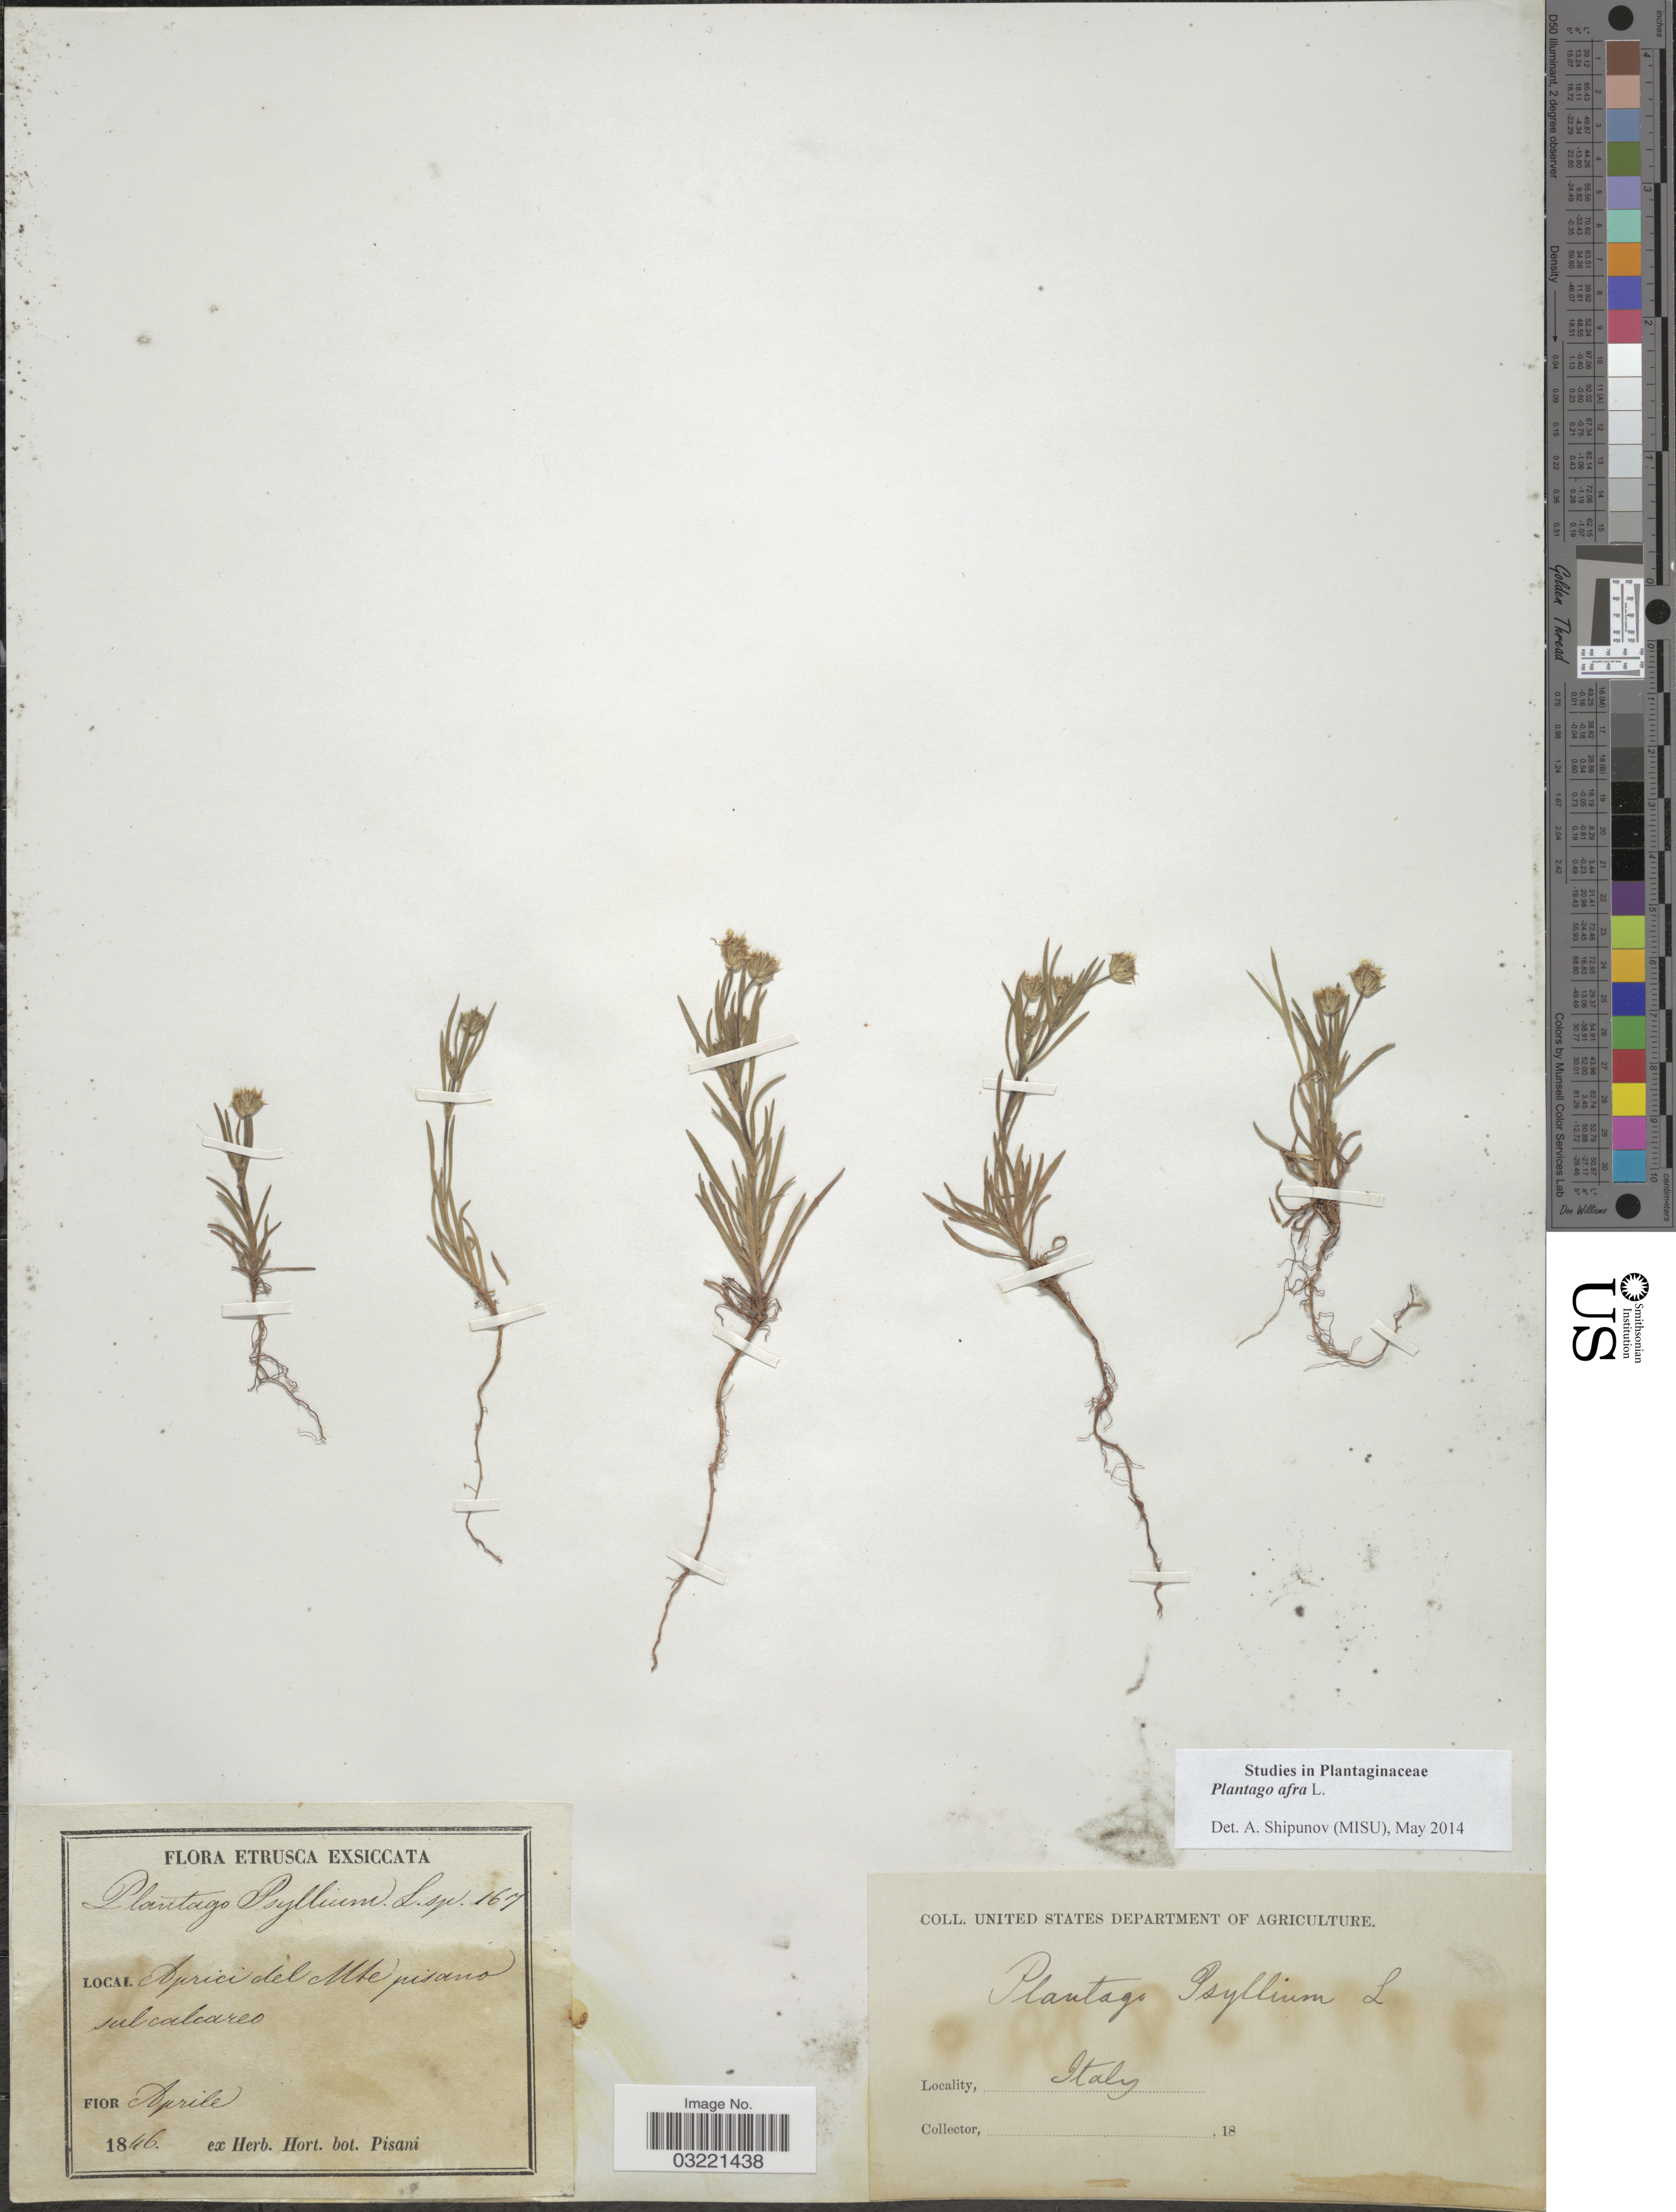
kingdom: Plantae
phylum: Tracheophyta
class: Magnoliopsida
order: Lamiales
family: Plantaginaceae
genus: Plantago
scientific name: Plantago afra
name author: L.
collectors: ex herb. Hort. Bot. Pisani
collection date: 1846-04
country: Italy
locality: Etrusca Exsiccata, Aprici del Mte pisano sul calcareo.